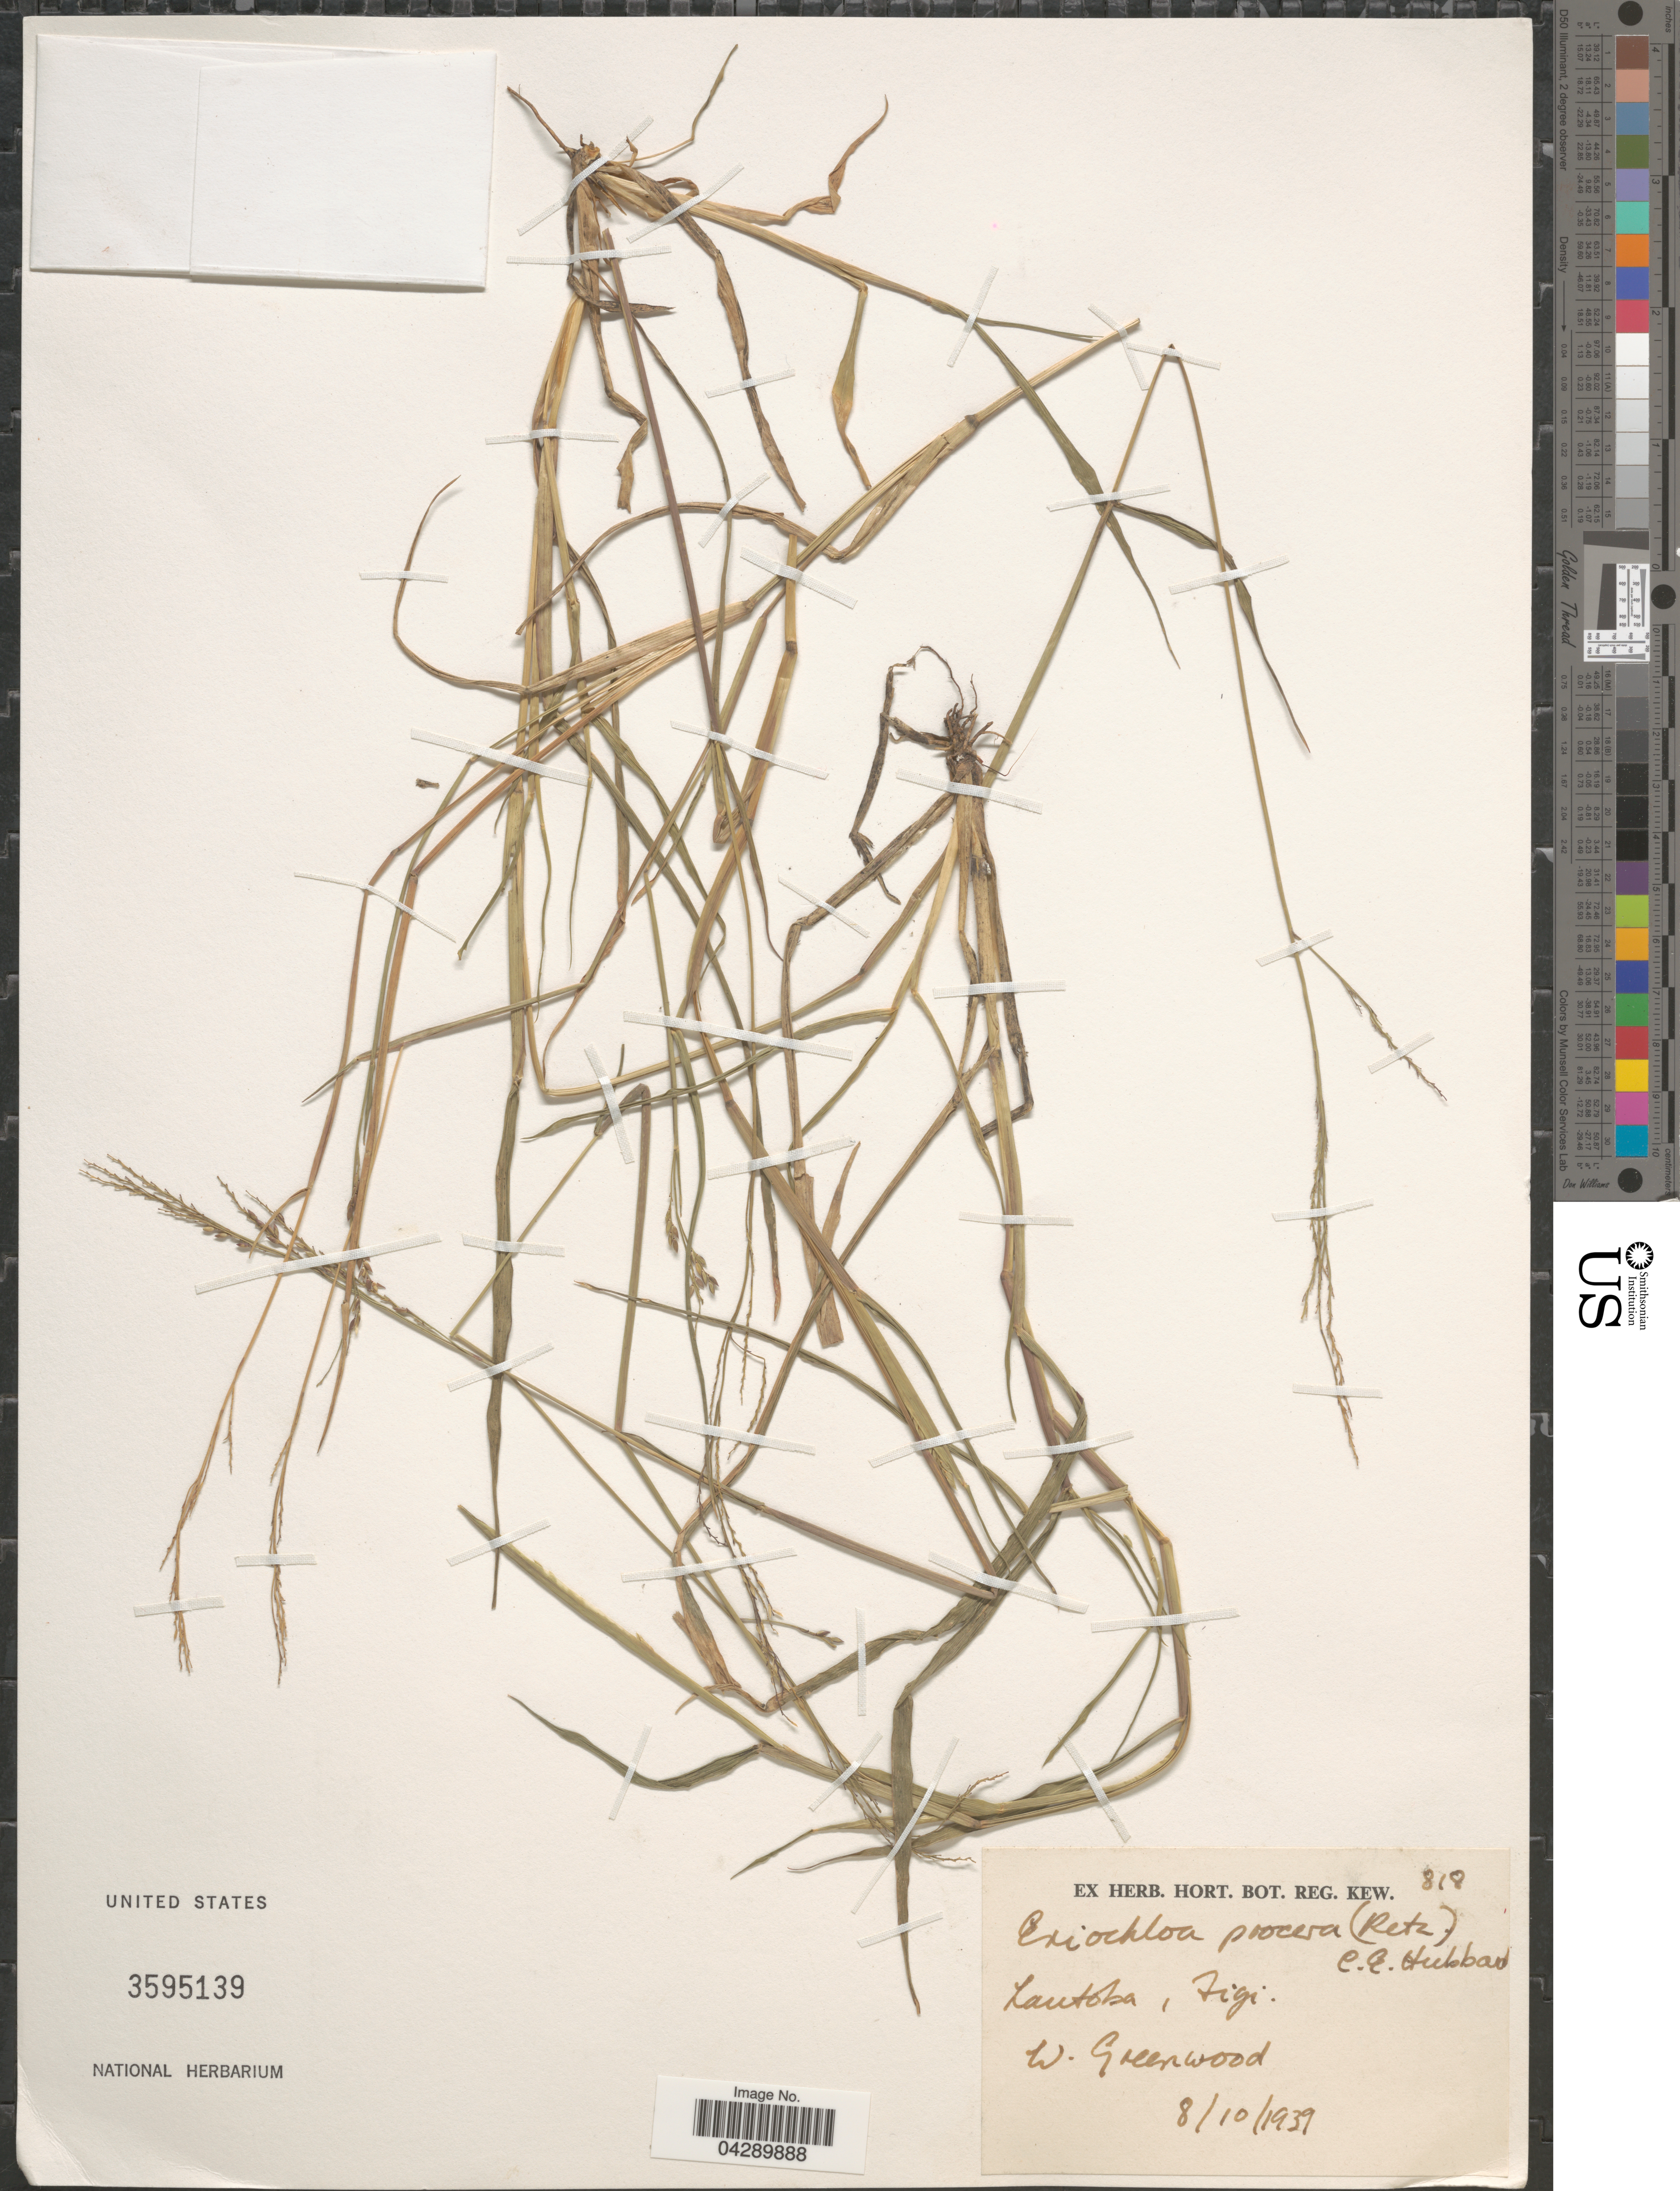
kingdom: Plantae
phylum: Tracheophyta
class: Liliopsida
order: Poales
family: Poaceae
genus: Eriochloa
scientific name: Eriochloa procera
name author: (Retz.) C.E. Hubb.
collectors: W. Greenwood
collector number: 818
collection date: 1939-10-08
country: Fiji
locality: Lautoba, Figi.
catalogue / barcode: US 3595139